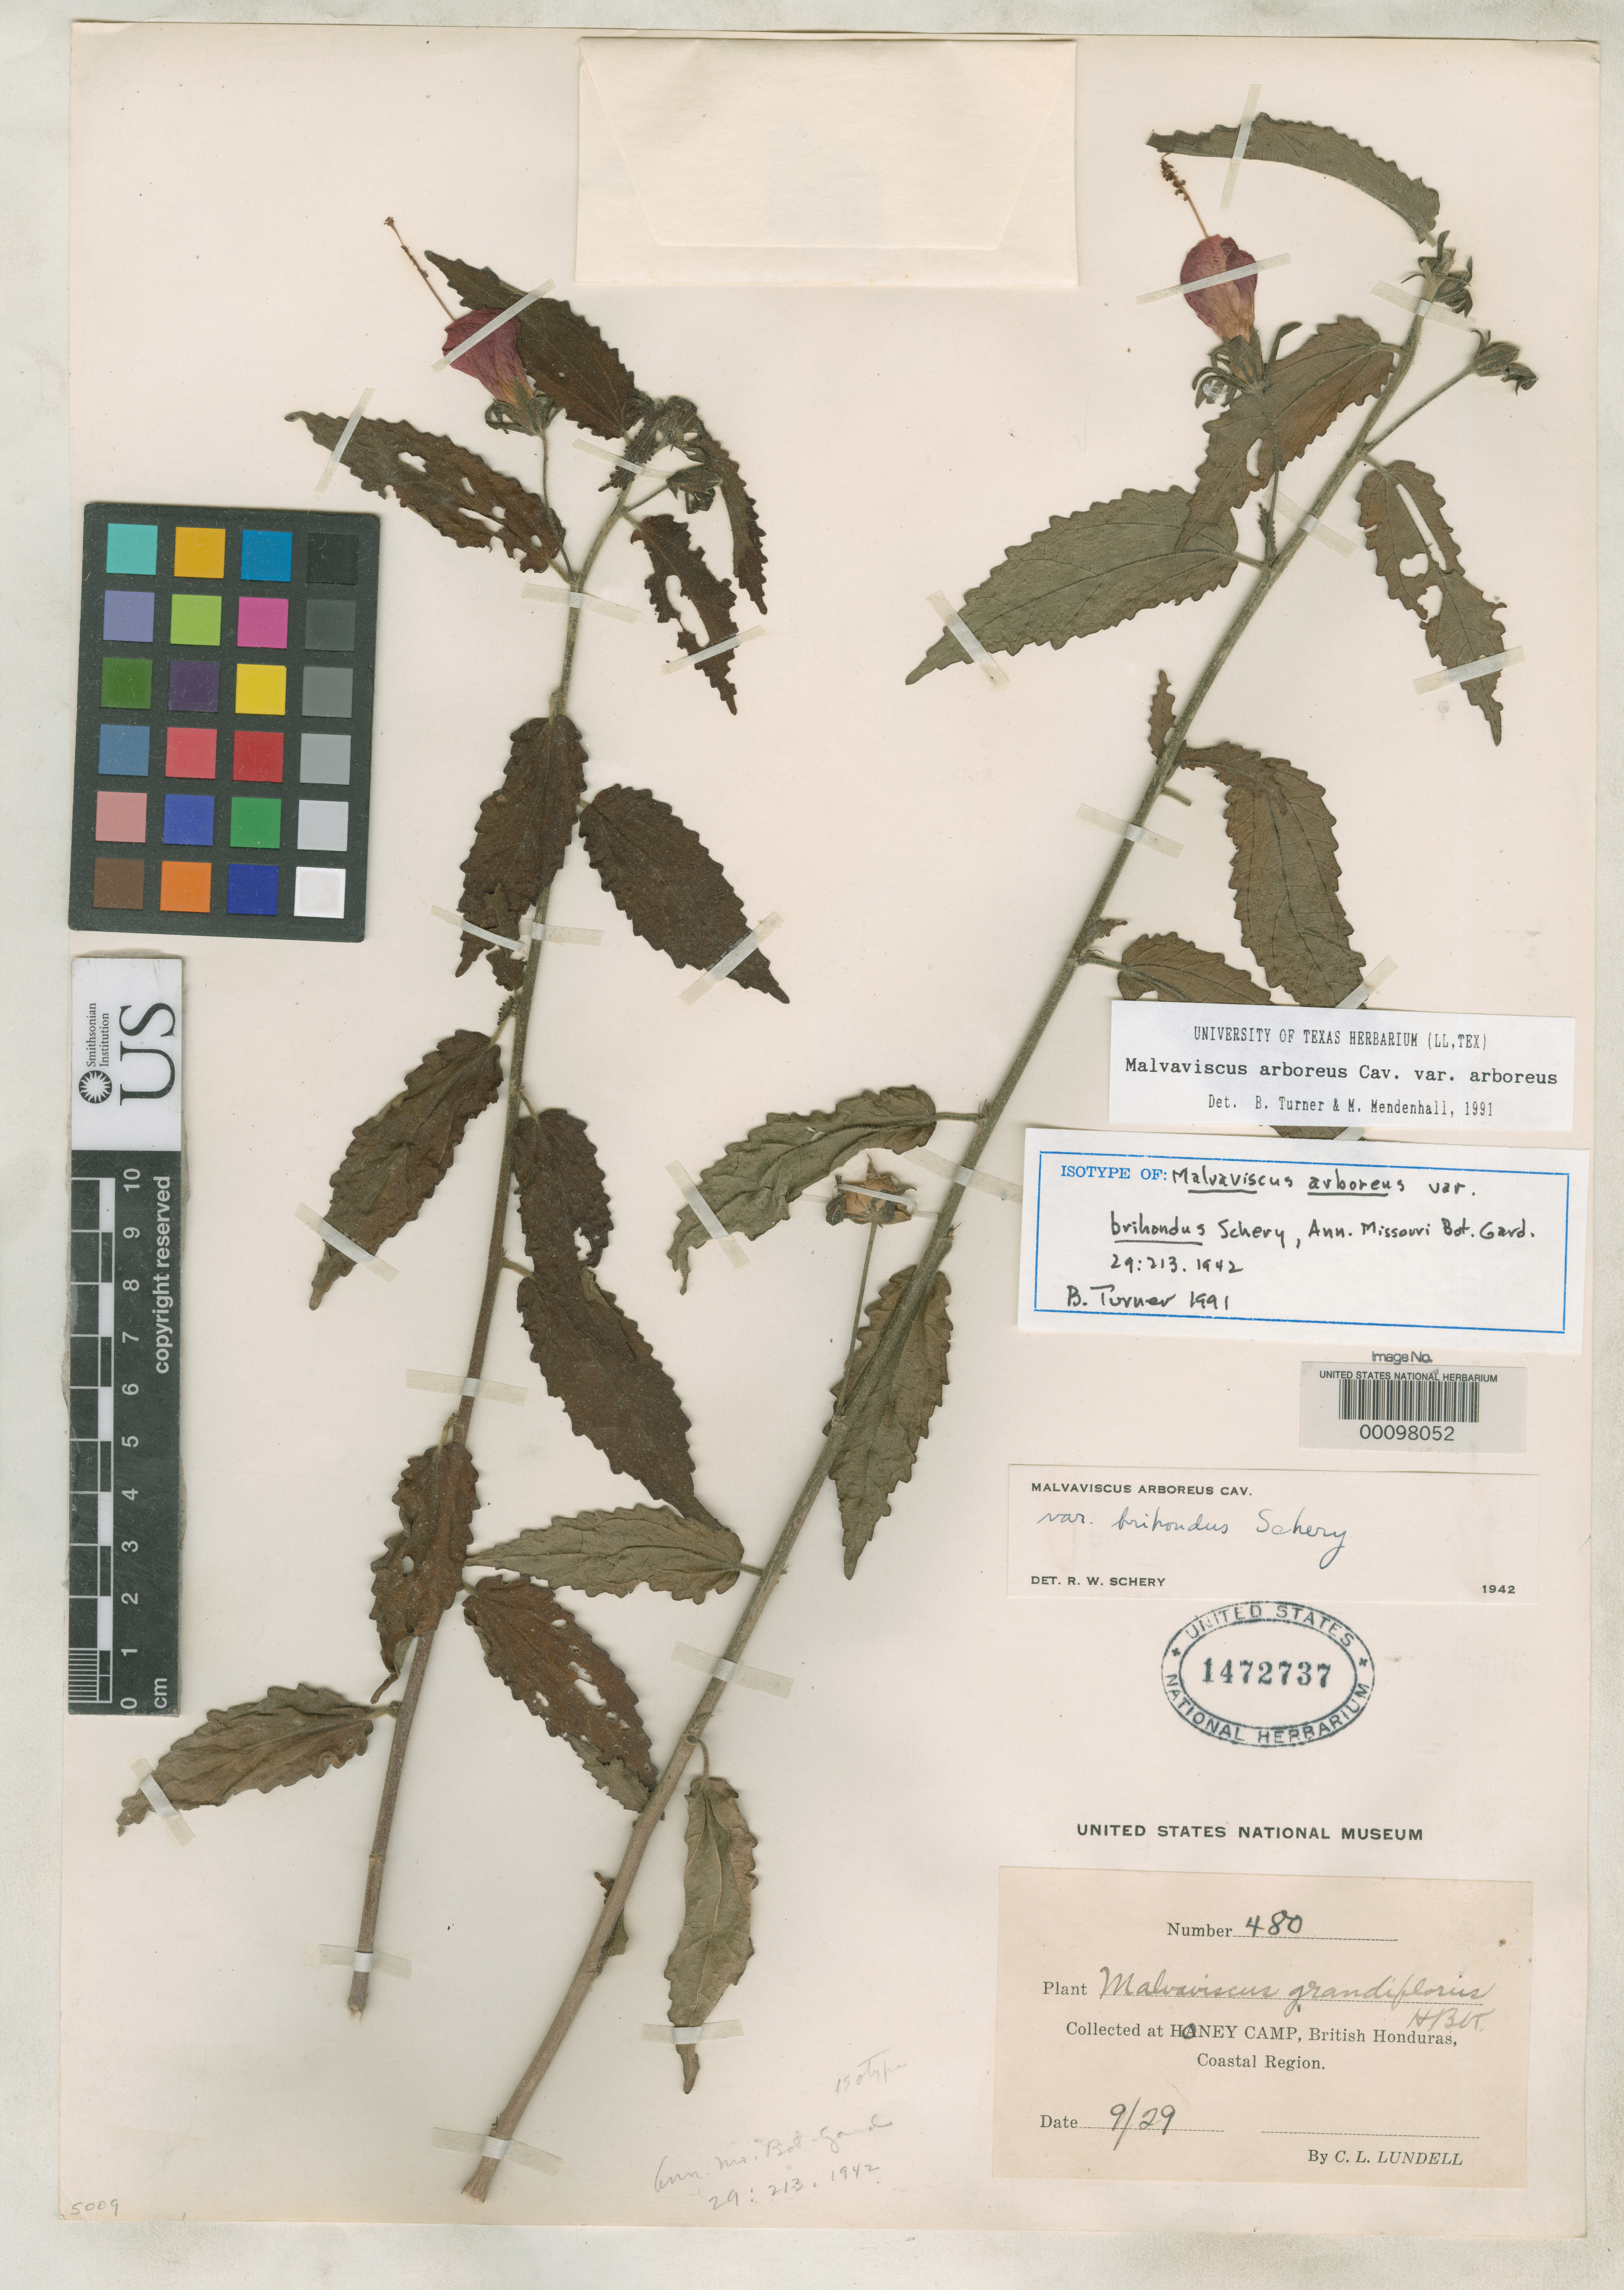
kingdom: Plantae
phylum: Tracheophyta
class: Magnoliopsida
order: Malvales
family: Malvaceae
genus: Malvaviscus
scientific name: Malvaviscus arboreus var. brihondus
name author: Schery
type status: Isotype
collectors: C. L. Lundell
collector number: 480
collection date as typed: Sep 1929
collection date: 1929-09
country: Belize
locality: Honey Camp, coastal region.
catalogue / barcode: US 1472737